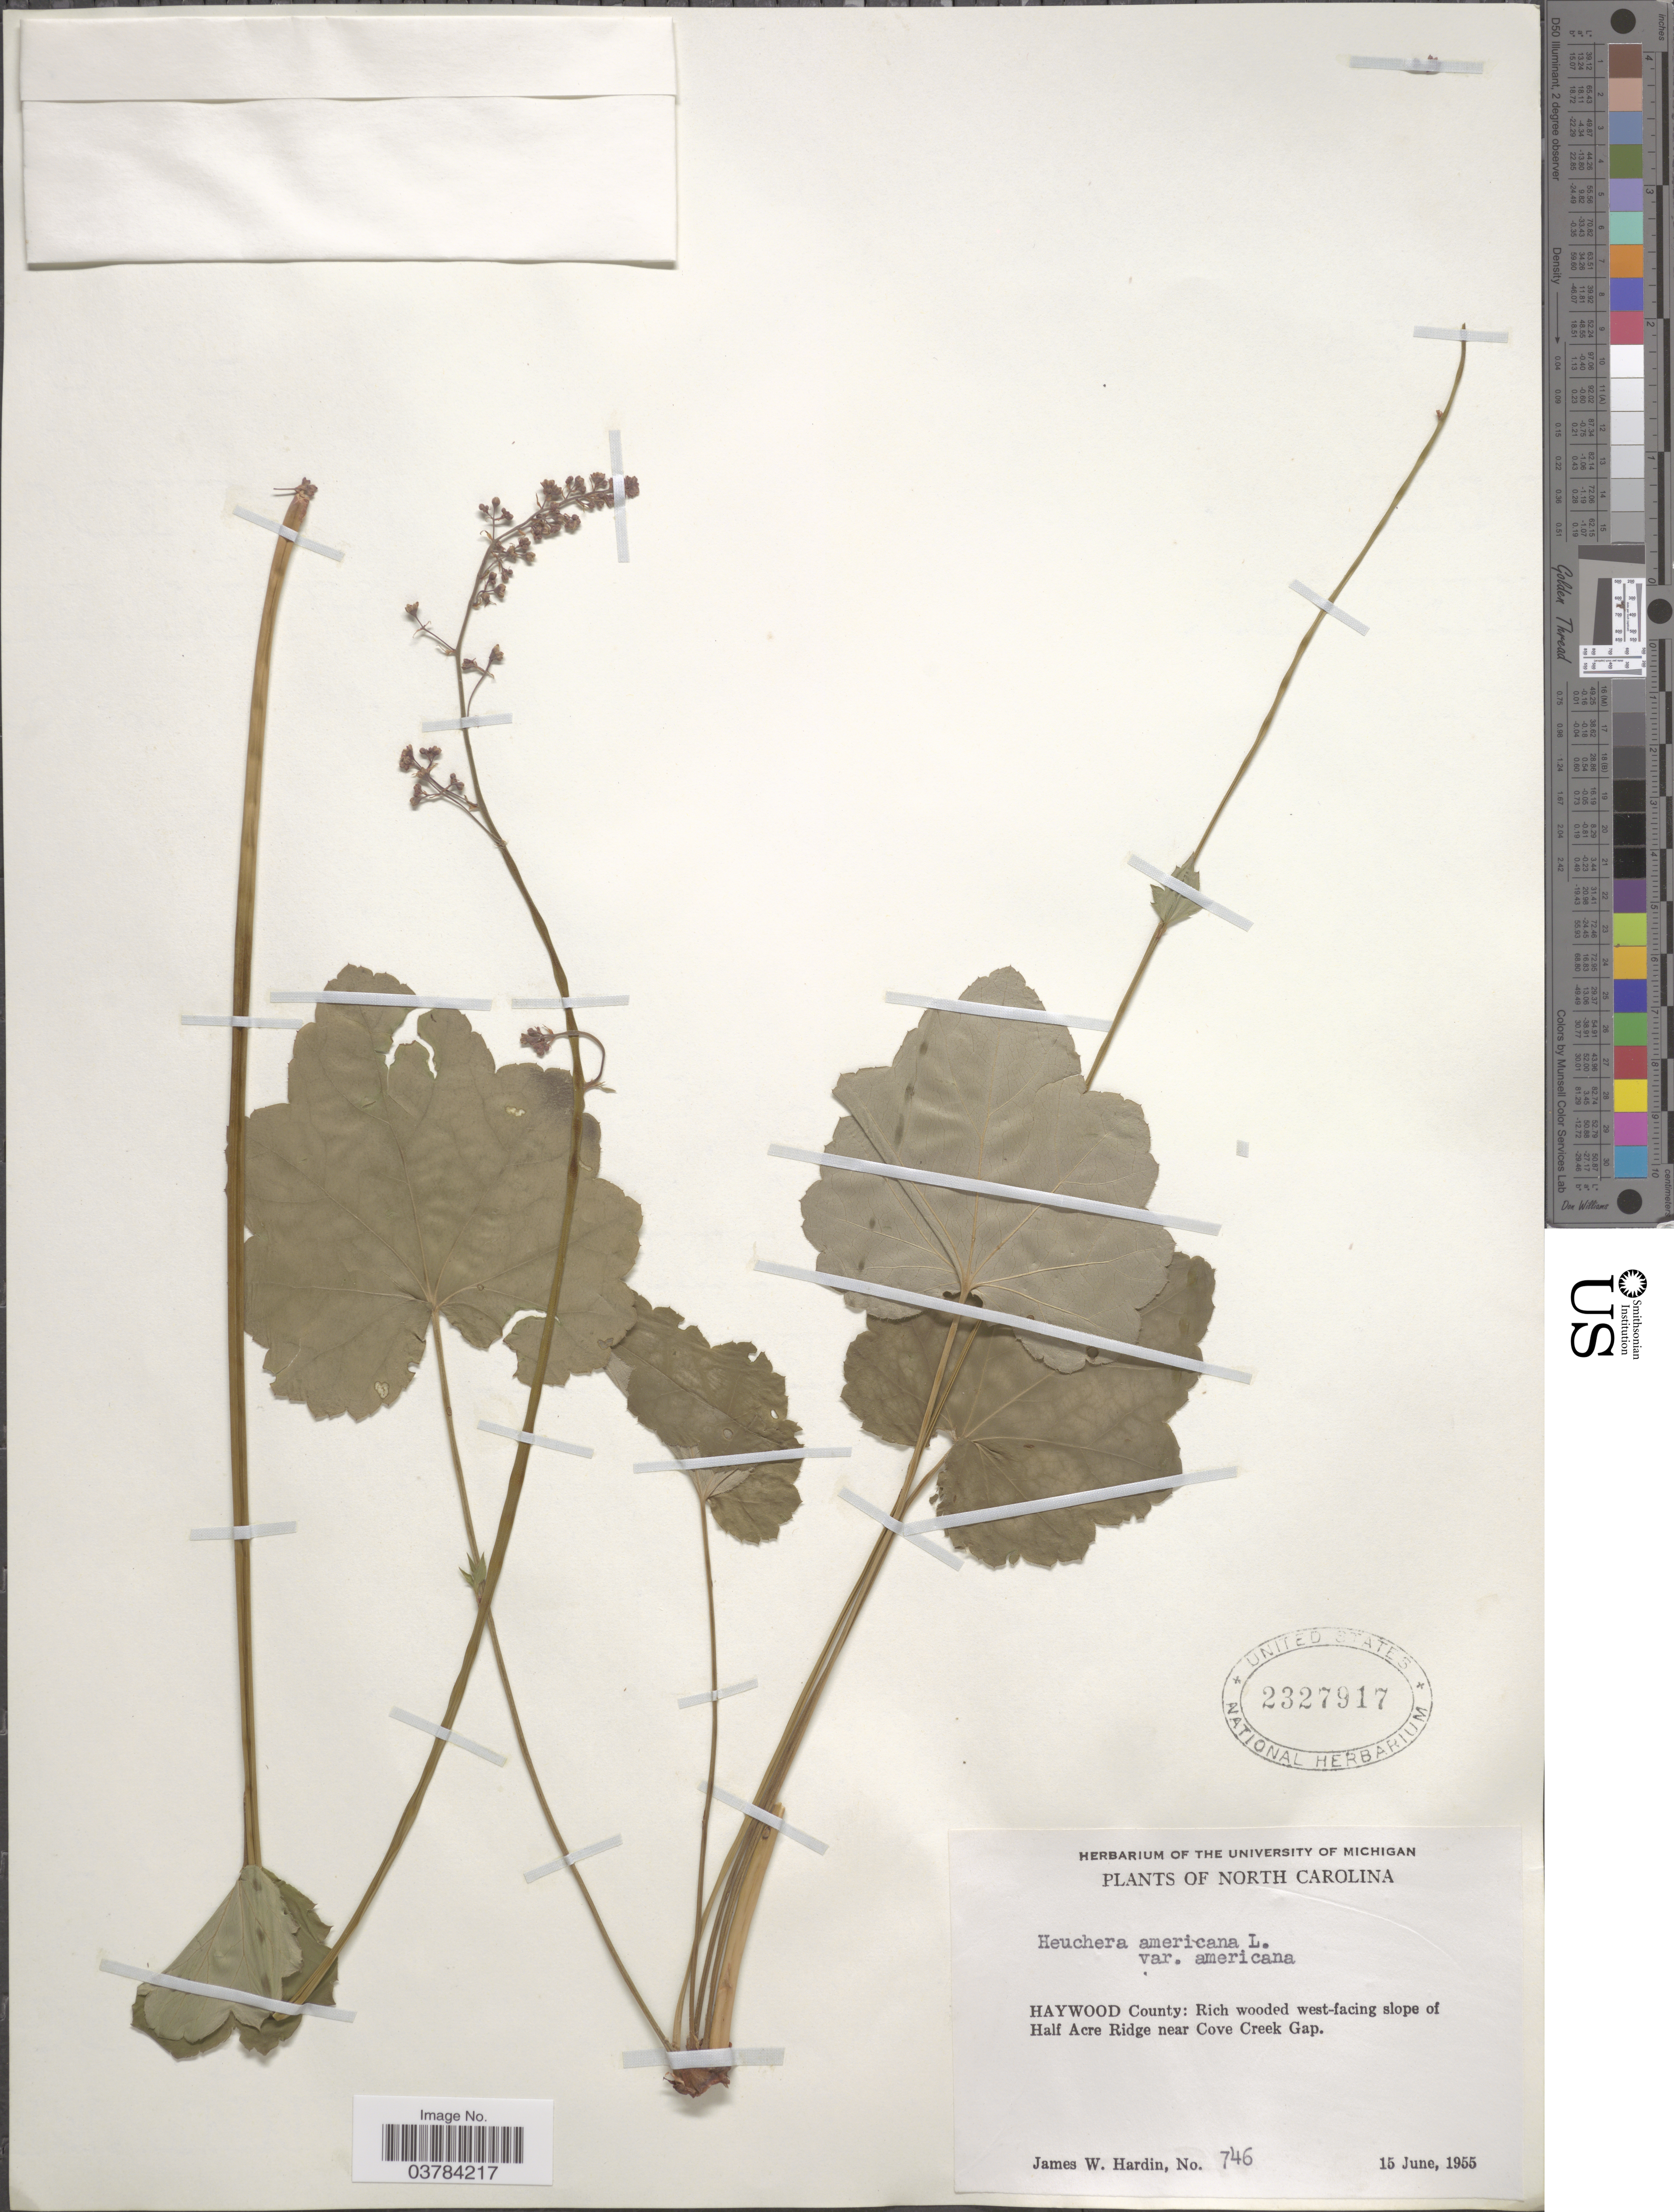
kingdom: Plantae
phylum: Tracheophyta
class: Magnoliopsida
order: Saxifragales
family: Saxifragaceae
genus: Heuchera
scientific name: Heuchera americana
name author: L.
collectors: J. W. Hardin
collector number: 746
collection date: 1955-06-15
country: United States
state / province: North Carolina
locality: Haywood County: Rich wooded west-facing slope of Half Acre Ridge near Cove Creek Gap.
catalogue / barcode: US 2327917